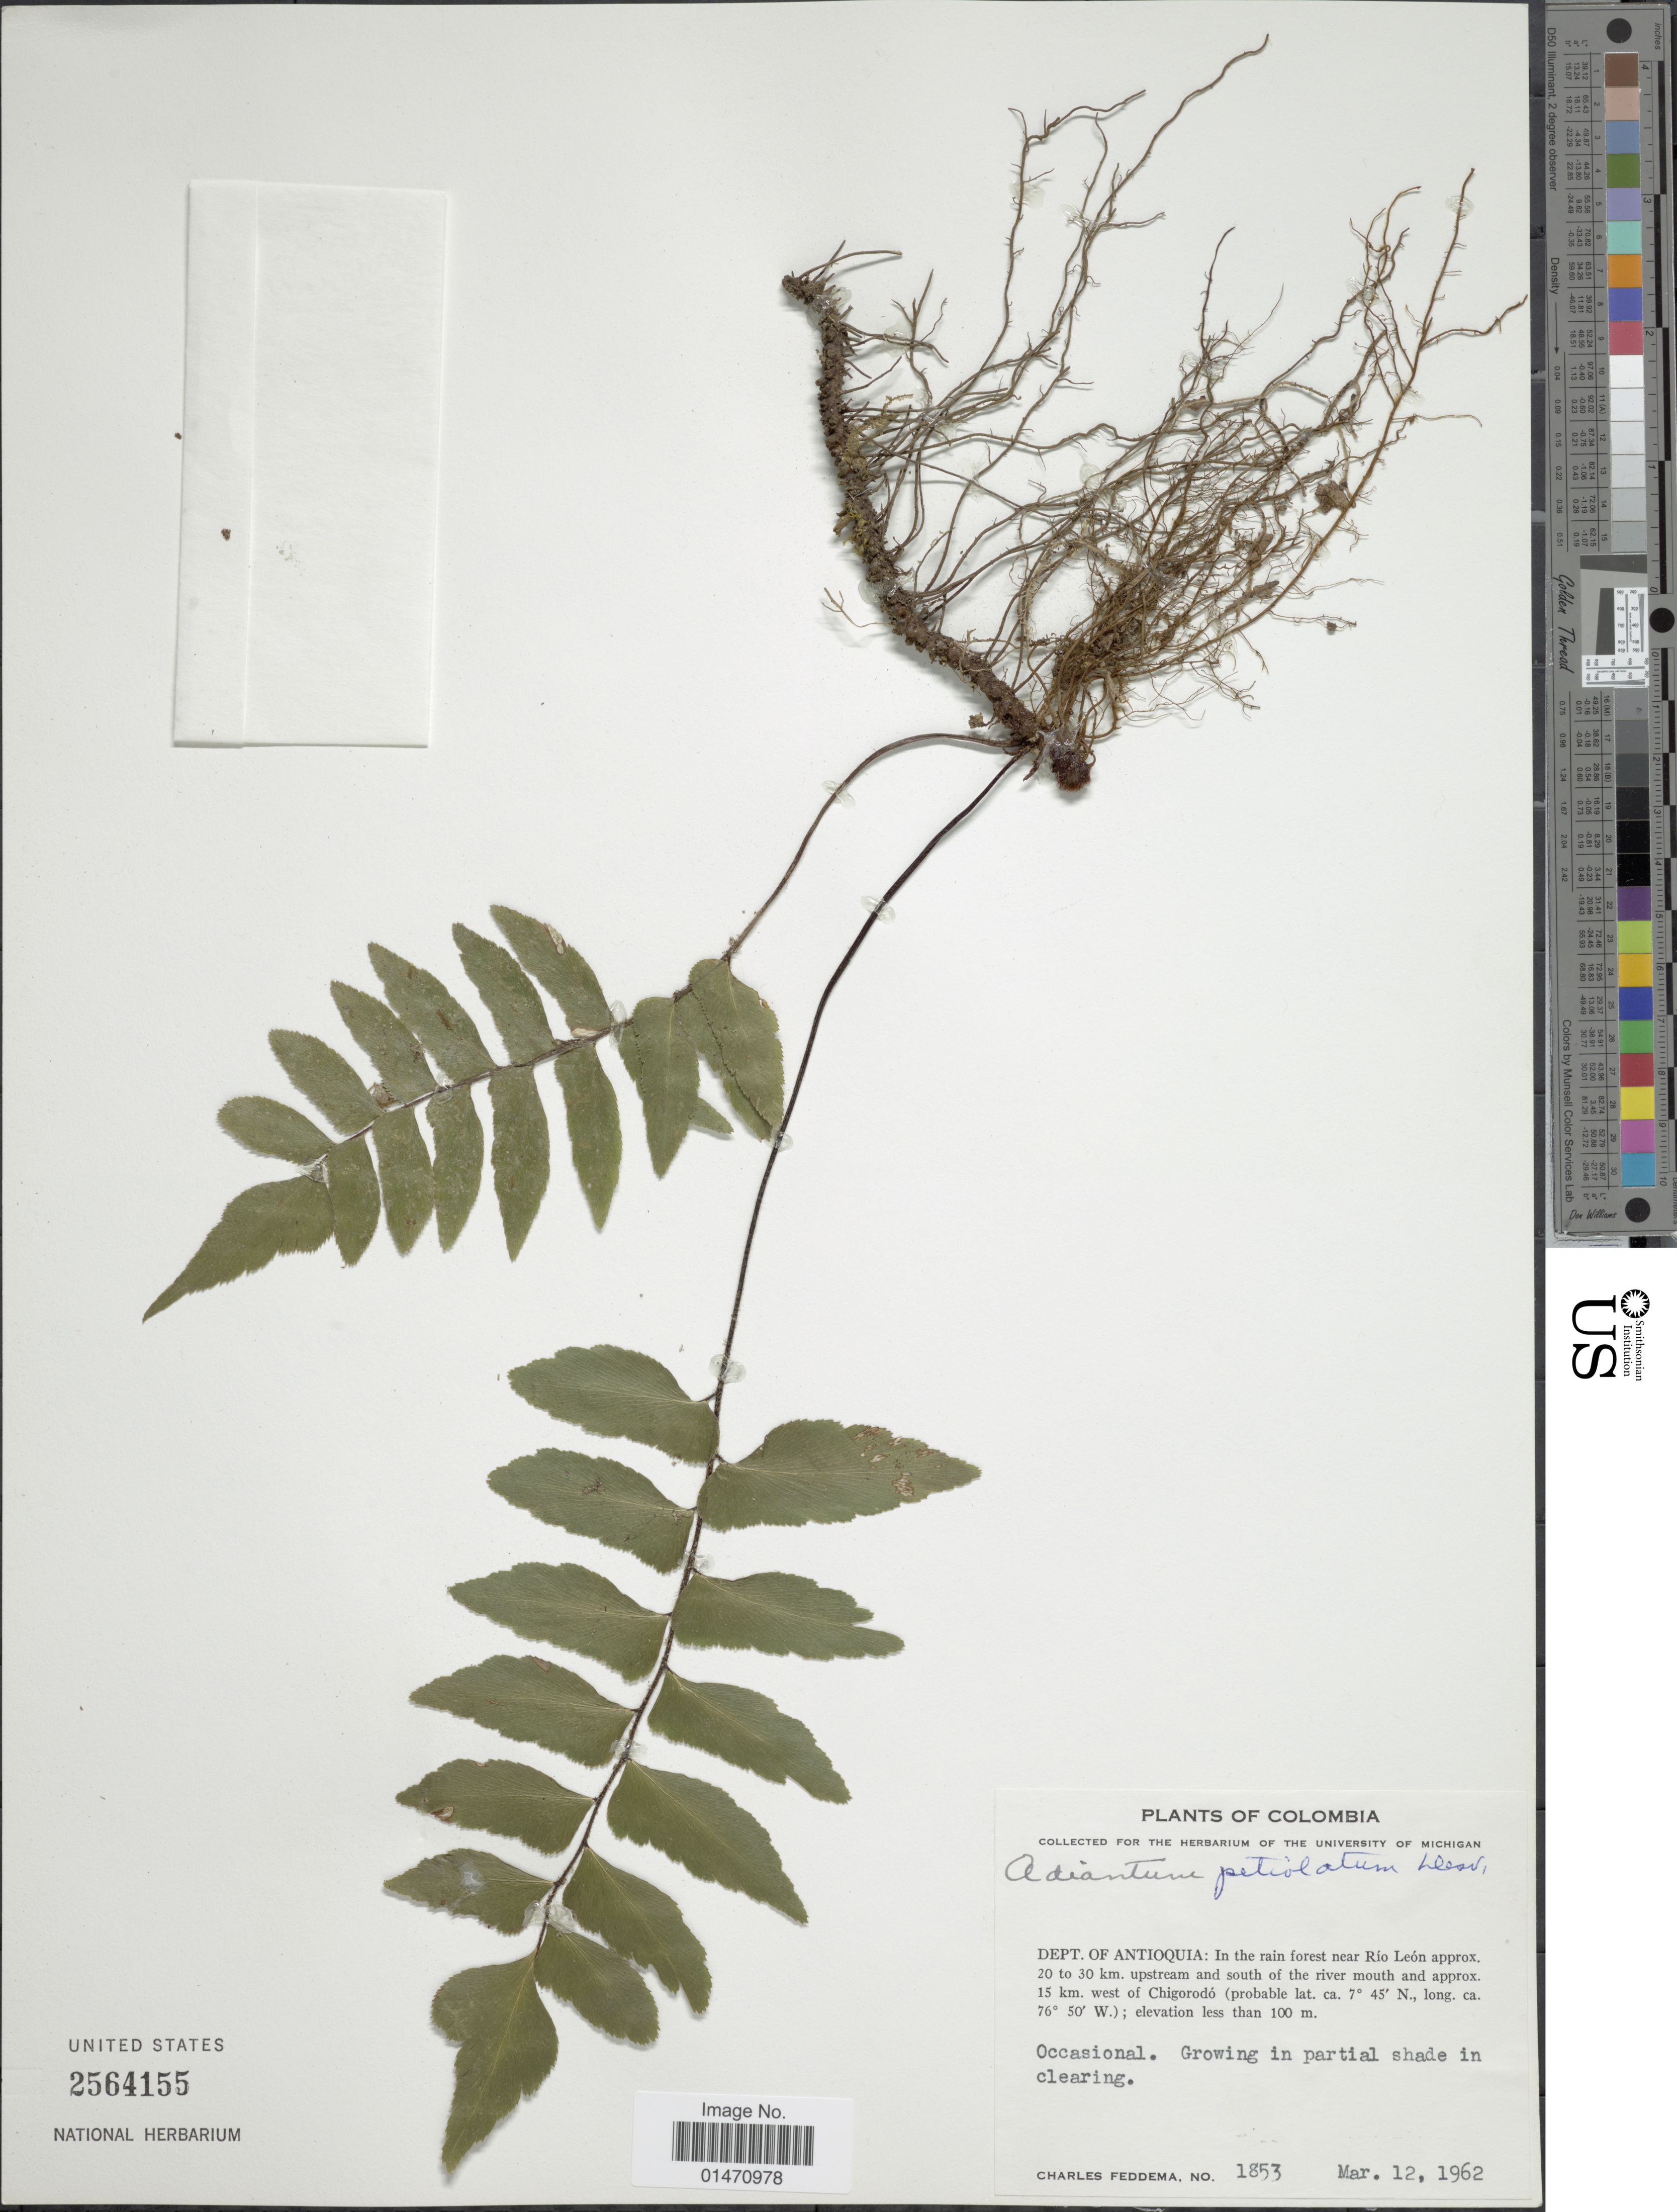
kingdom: Plantae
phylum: Tracheophyta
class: Polypodiopsida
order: Polypodiales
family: Pteridaceae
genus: Adiantum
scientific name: Adiantum petiolatum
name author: Desv.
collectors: C. Feddema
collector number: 1853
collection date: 1962-03-12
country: Colombia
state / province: Antioquia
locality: Plants of Colombia, Dept. of Antioquia: in the rain forest near Rio León approx 20 to 30 km upstream and south of the river mouth and apporx. 15km west of Chigorodó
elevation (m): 100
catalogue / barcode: US 2564155